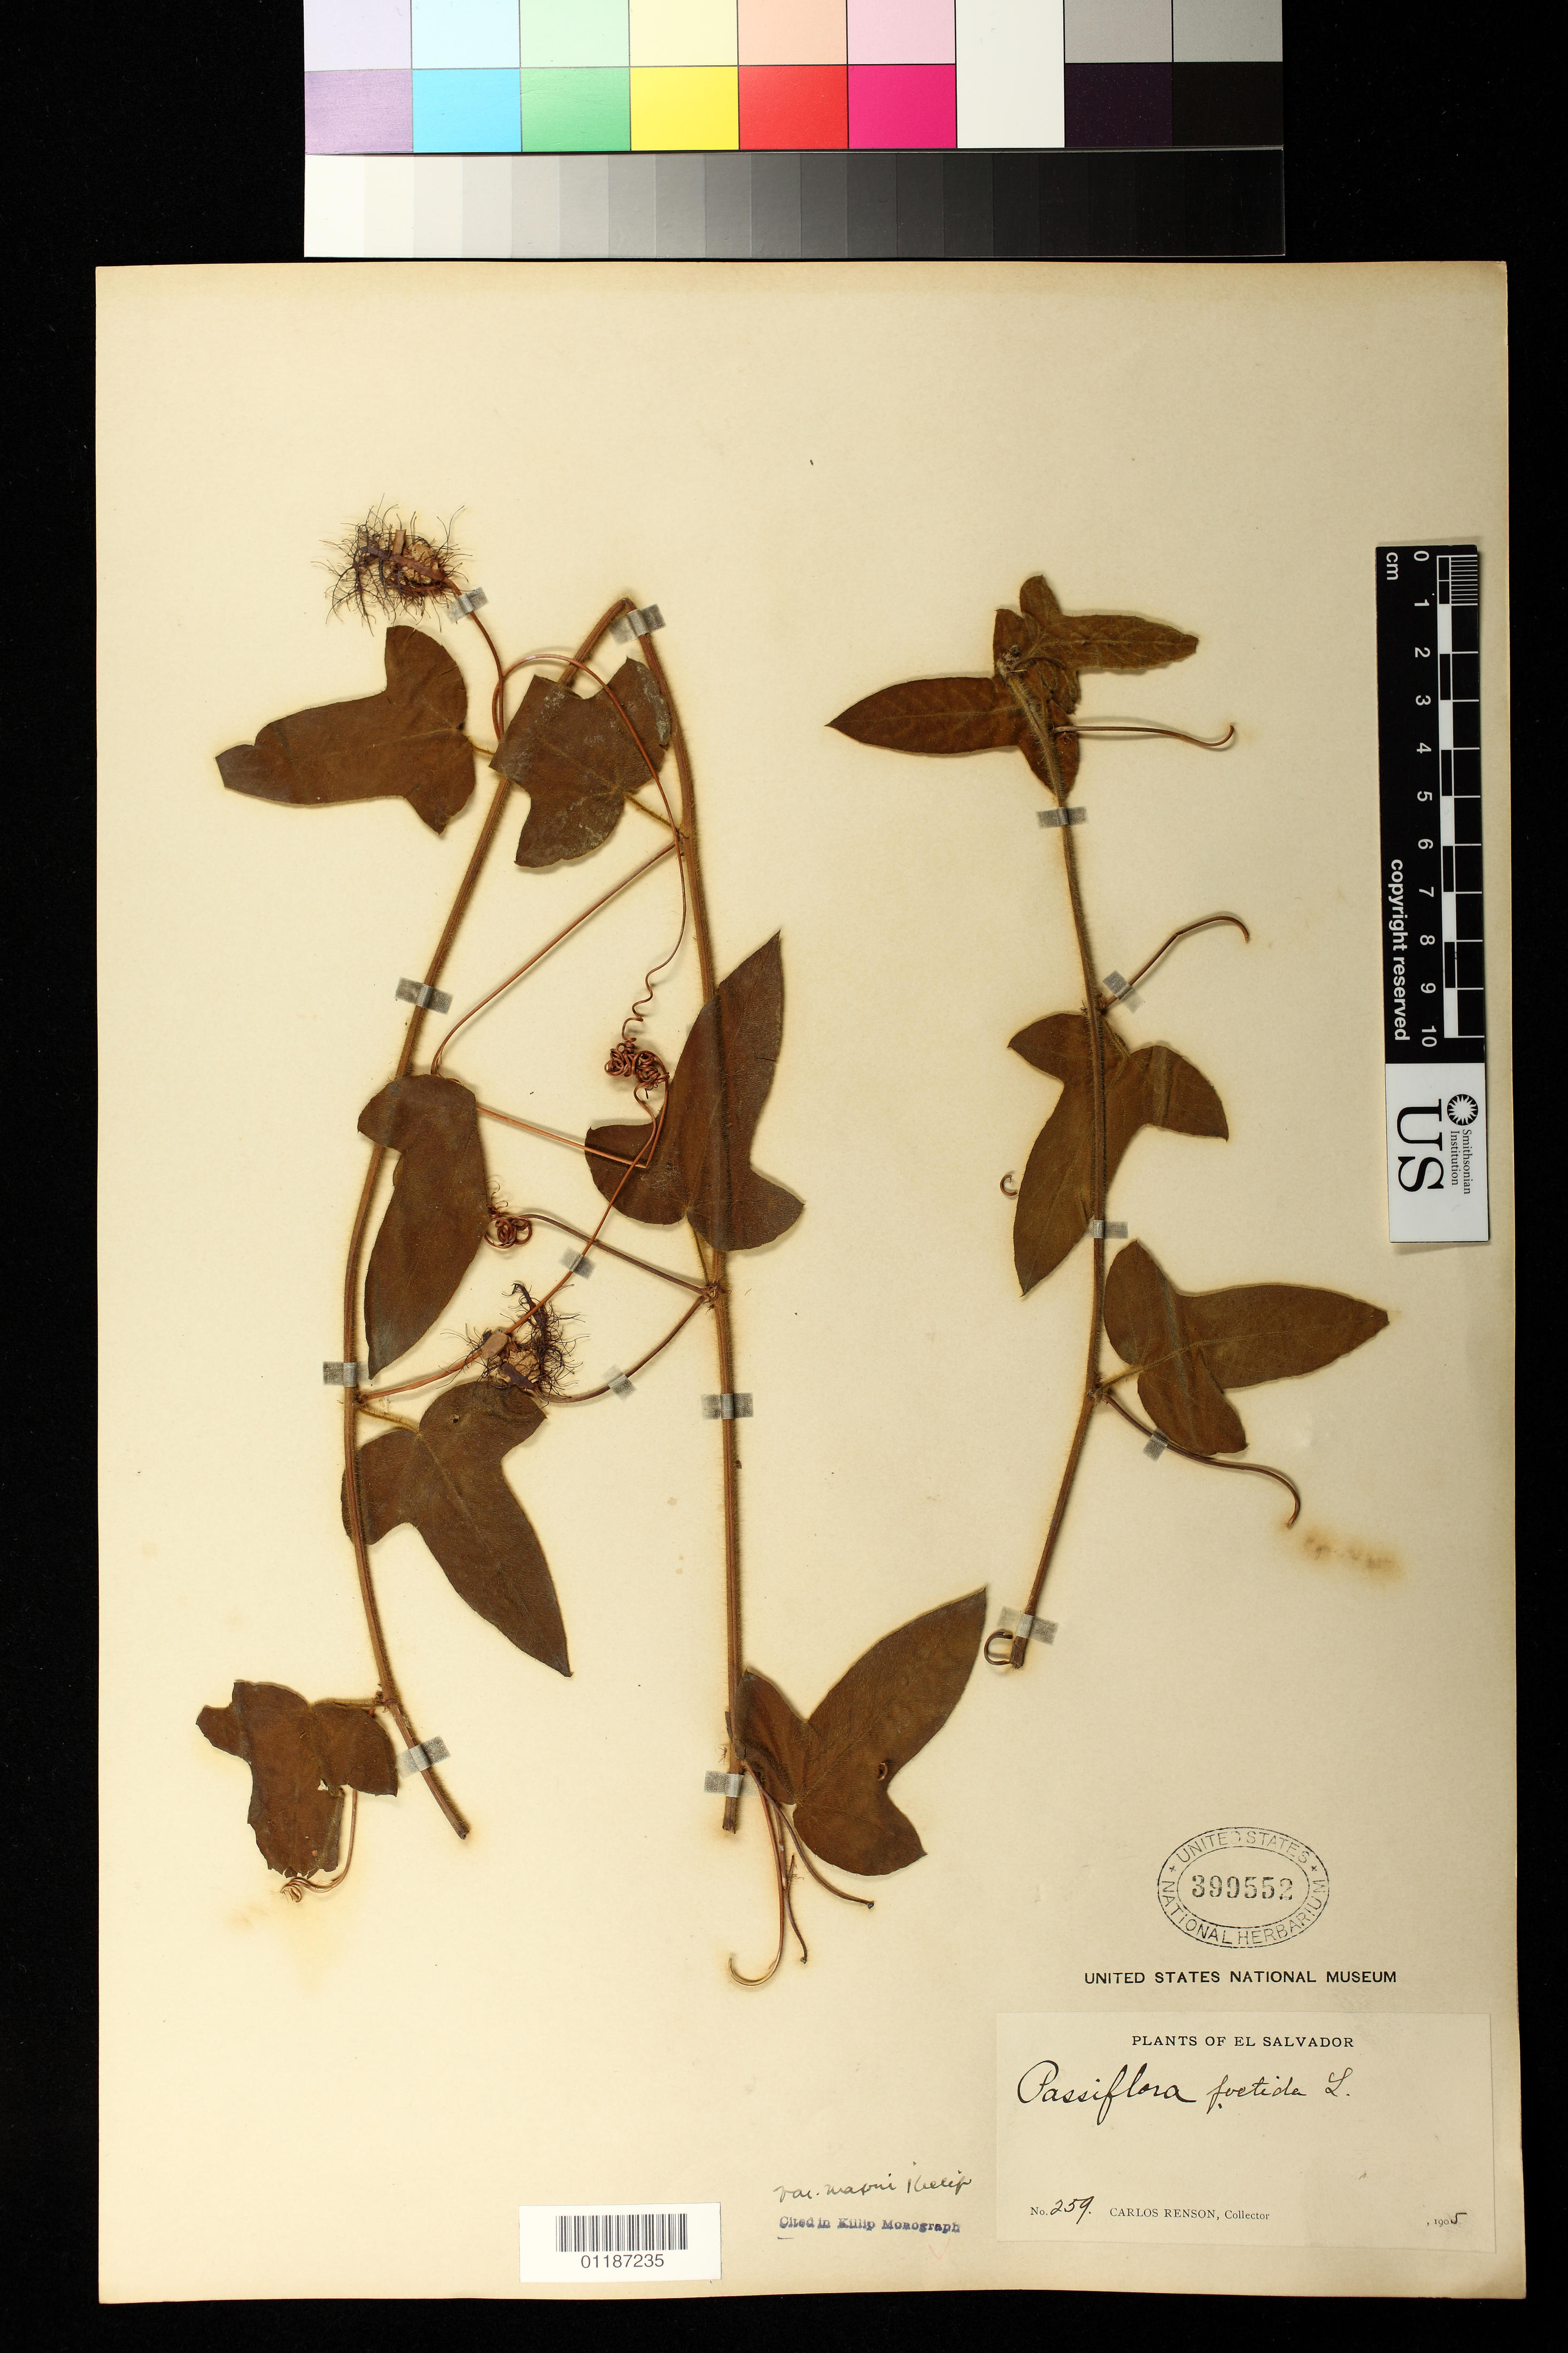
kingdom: Plantae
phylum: Tracheophyta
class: Magnoliopsida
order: Malpighiales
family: Passifloraceae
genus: Passiflora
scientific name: Passiflora foetida var. maxonii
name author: Killip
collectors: C. Renson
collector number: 259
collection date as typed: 1905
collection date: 1905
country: El Salvador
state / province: San Salvador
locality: Vicinity of San Salvador.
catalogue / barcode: US 399552